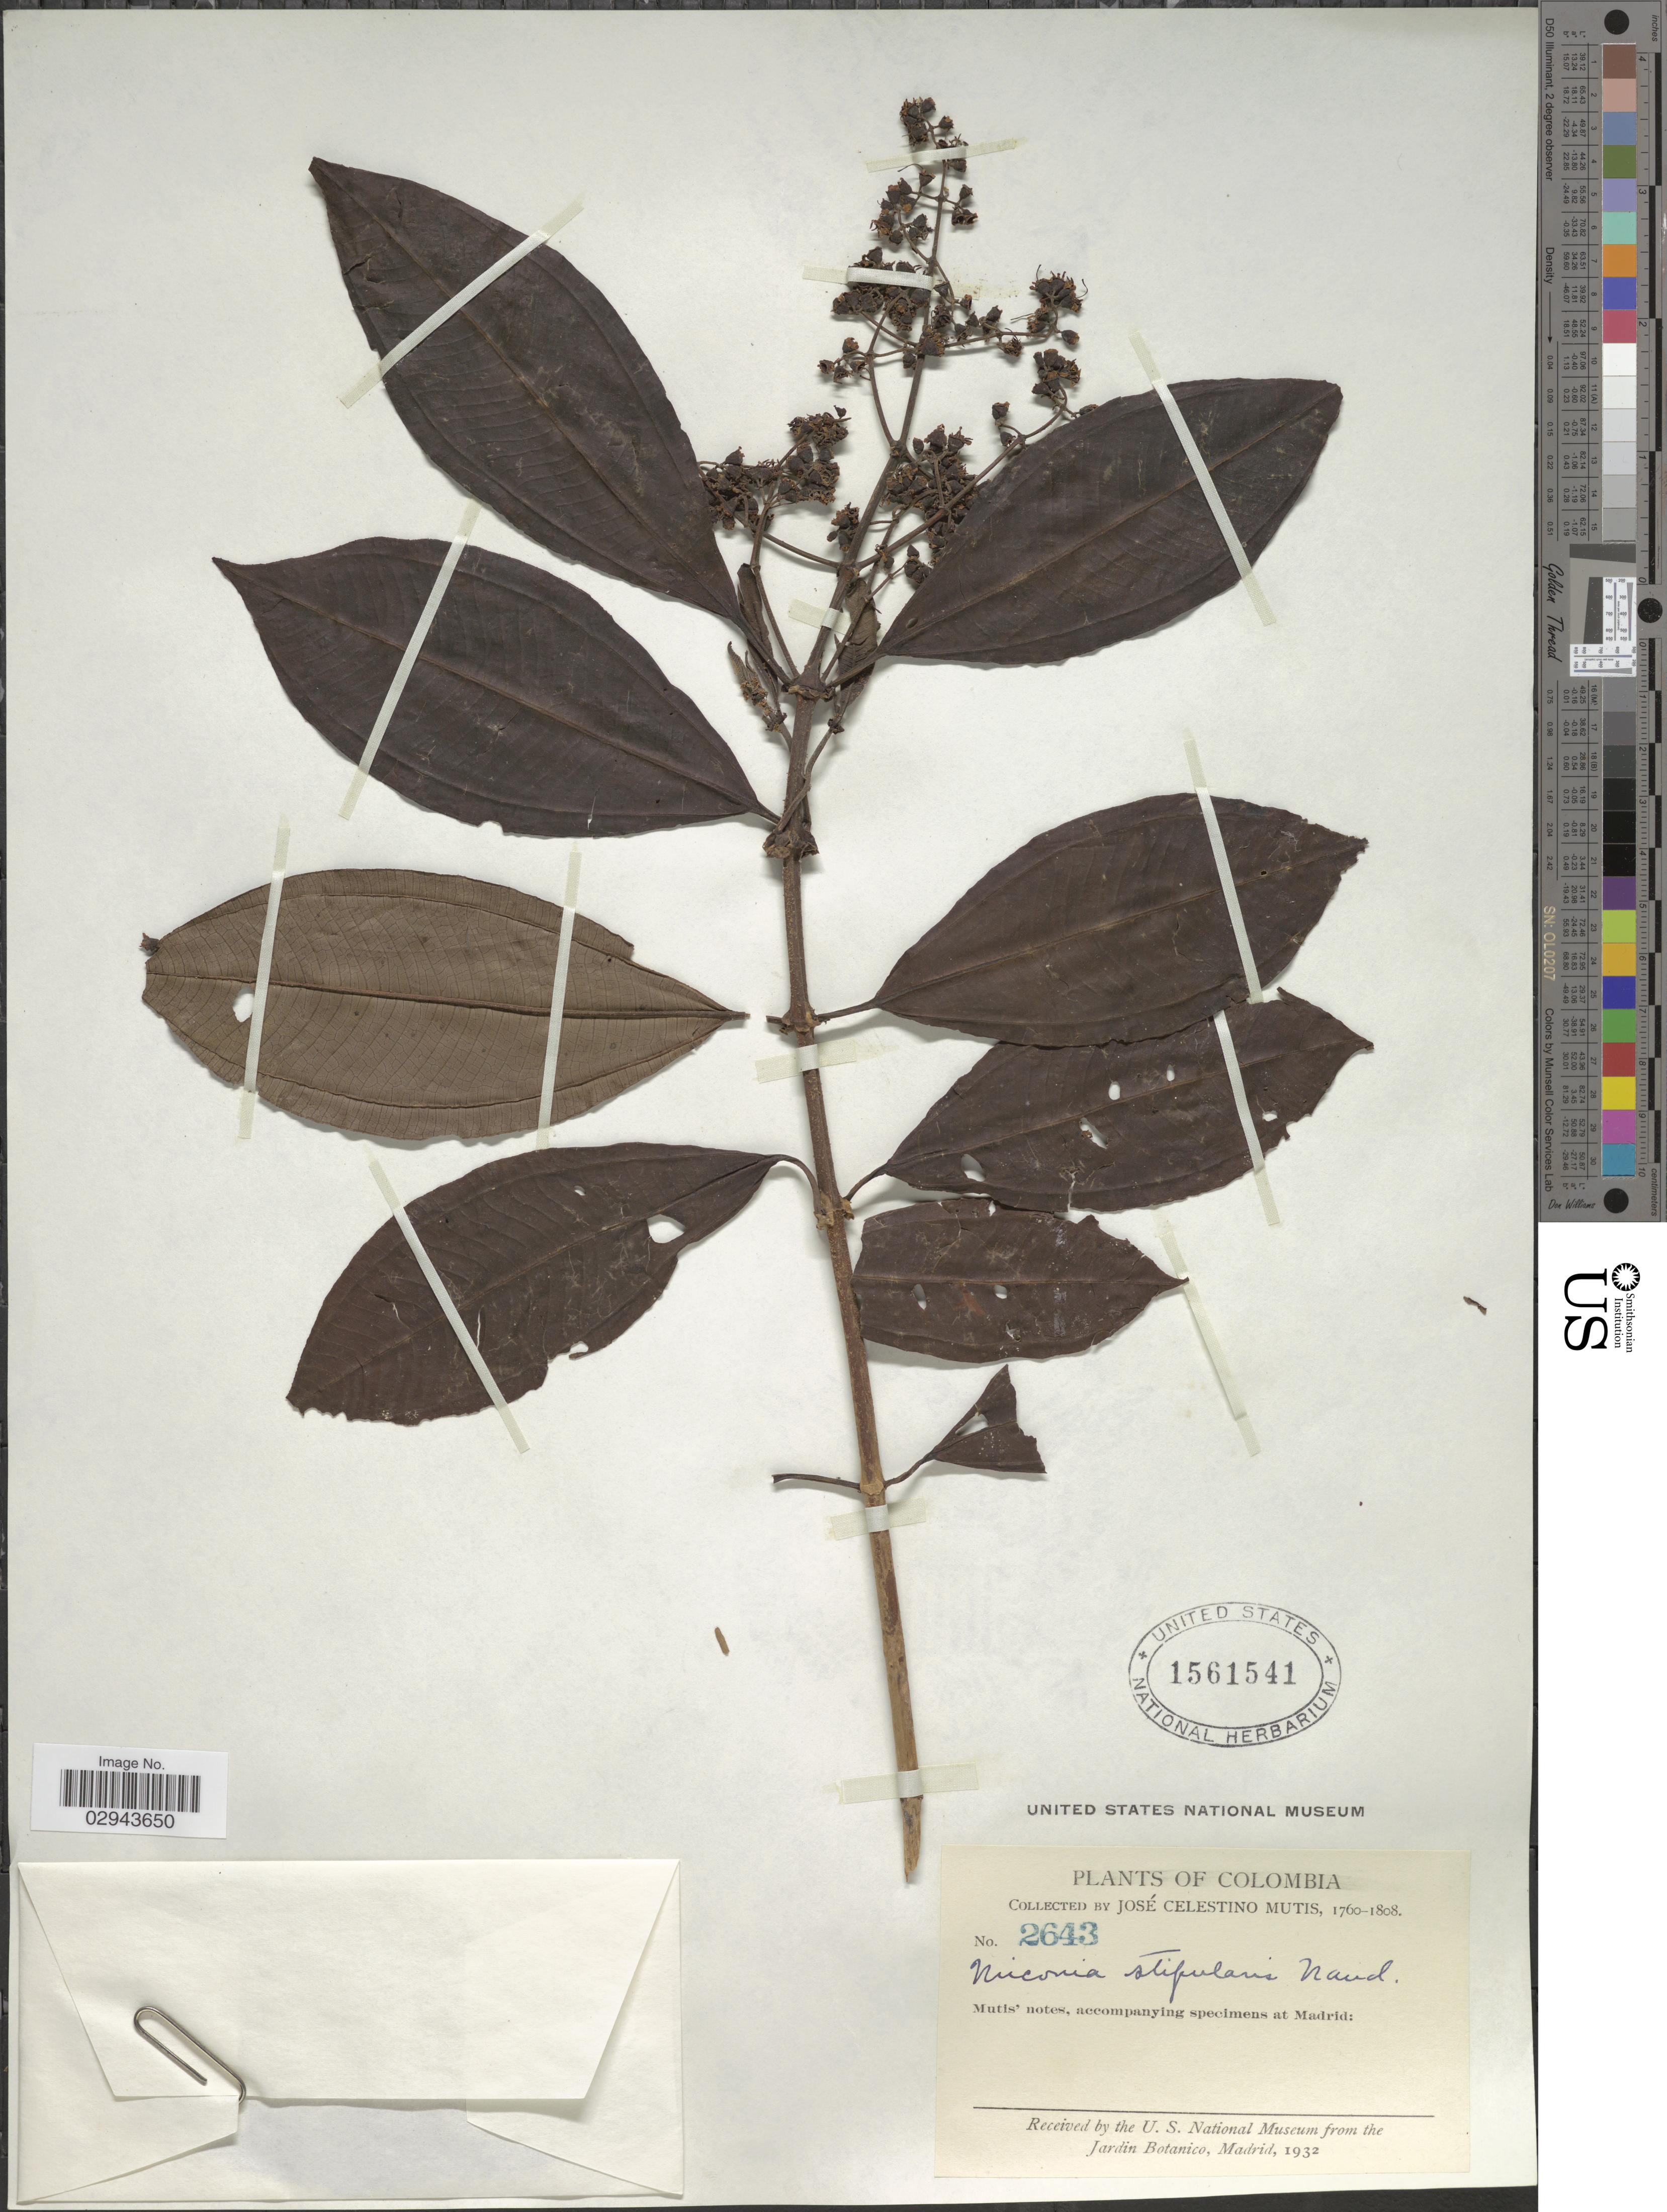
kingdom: Plantae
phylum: Tracheophyta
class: Magnoliopsida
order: Myrtales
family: Melastomataceae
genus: Miconia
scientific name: Miconia stipularis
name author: Naudin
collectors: J. C. B. Mutis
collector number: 2643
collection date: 1760/1808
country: Colombia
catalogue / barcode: US 1561541